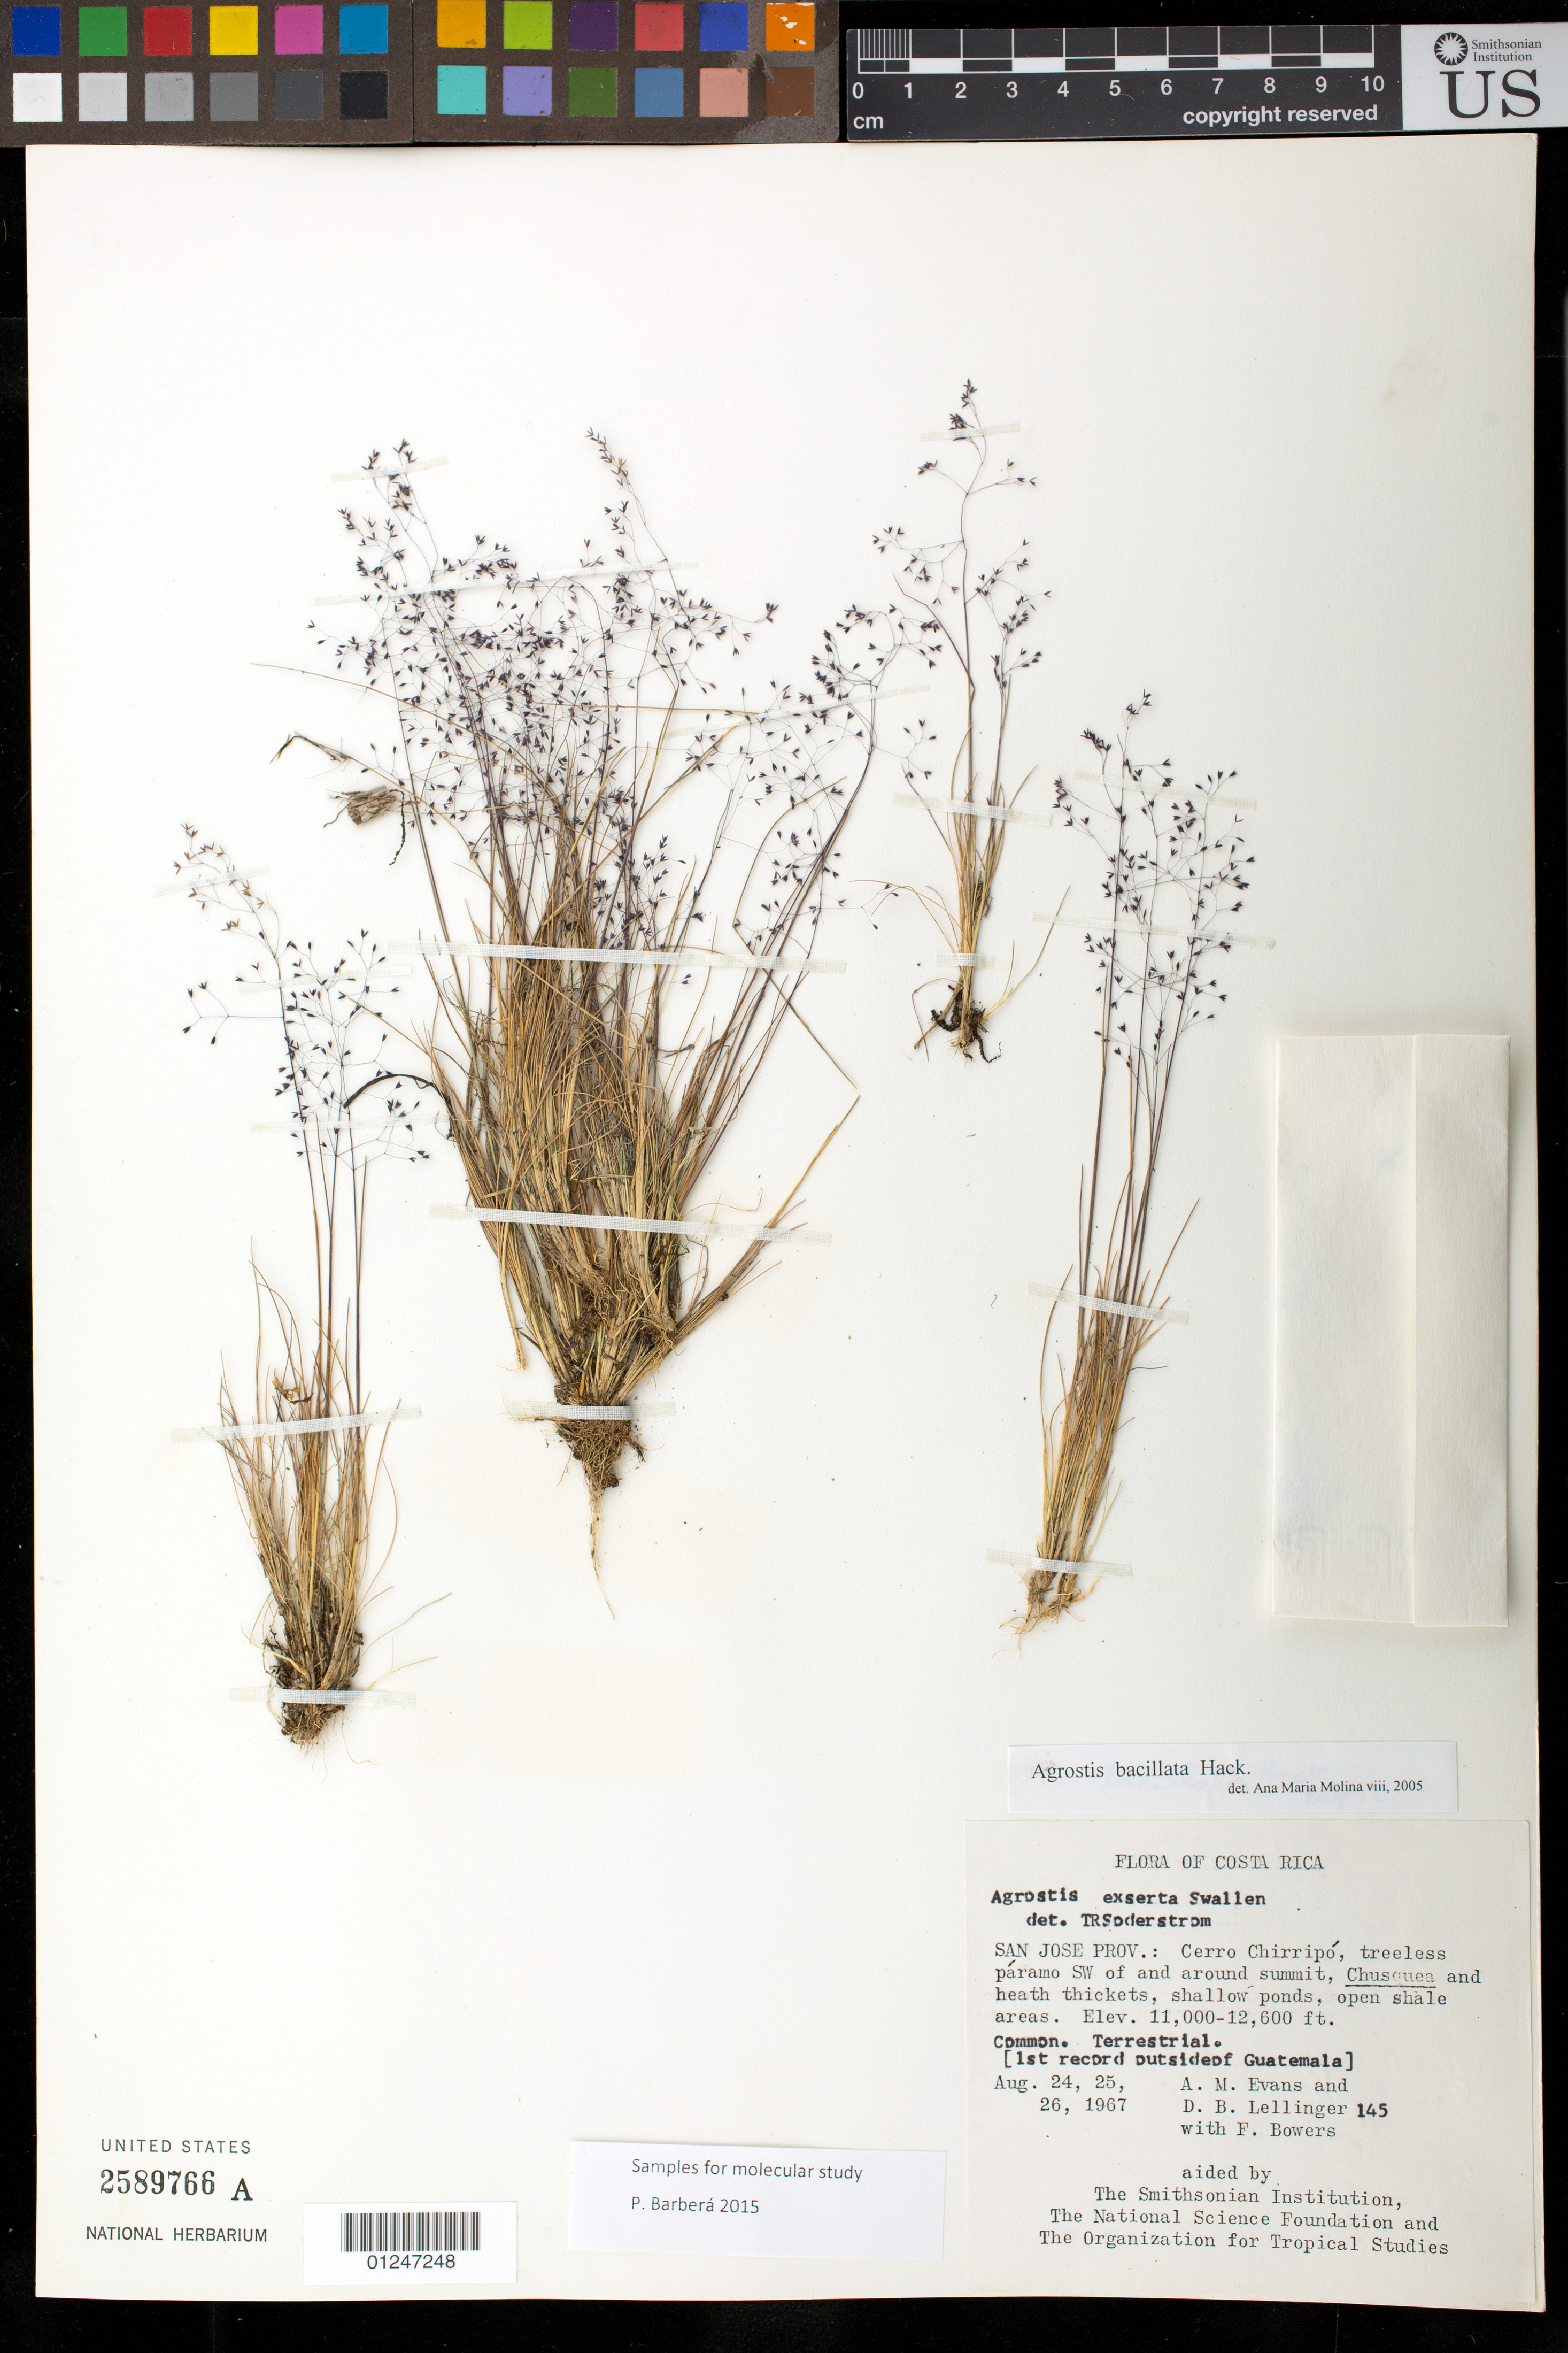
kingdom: Plantae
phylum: Tracheophyta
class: Liliopsida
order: Poales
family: Poaceae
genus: Agrostis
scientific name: Agrostis bacillata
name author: Hack.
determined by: Molina, Ana M. de R.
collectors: A. M. Evans, D. B. Lellinger & F. Bowers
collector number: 145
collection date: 1967-08-24/1967-08-26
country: Costa Rica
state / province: San José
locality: Cerro Chirripo, treeless paramo SW of and around summit, Chusquea and heath thickets, shallow ponds, open shale areas.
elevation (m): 3353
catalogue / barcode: US 2589766A